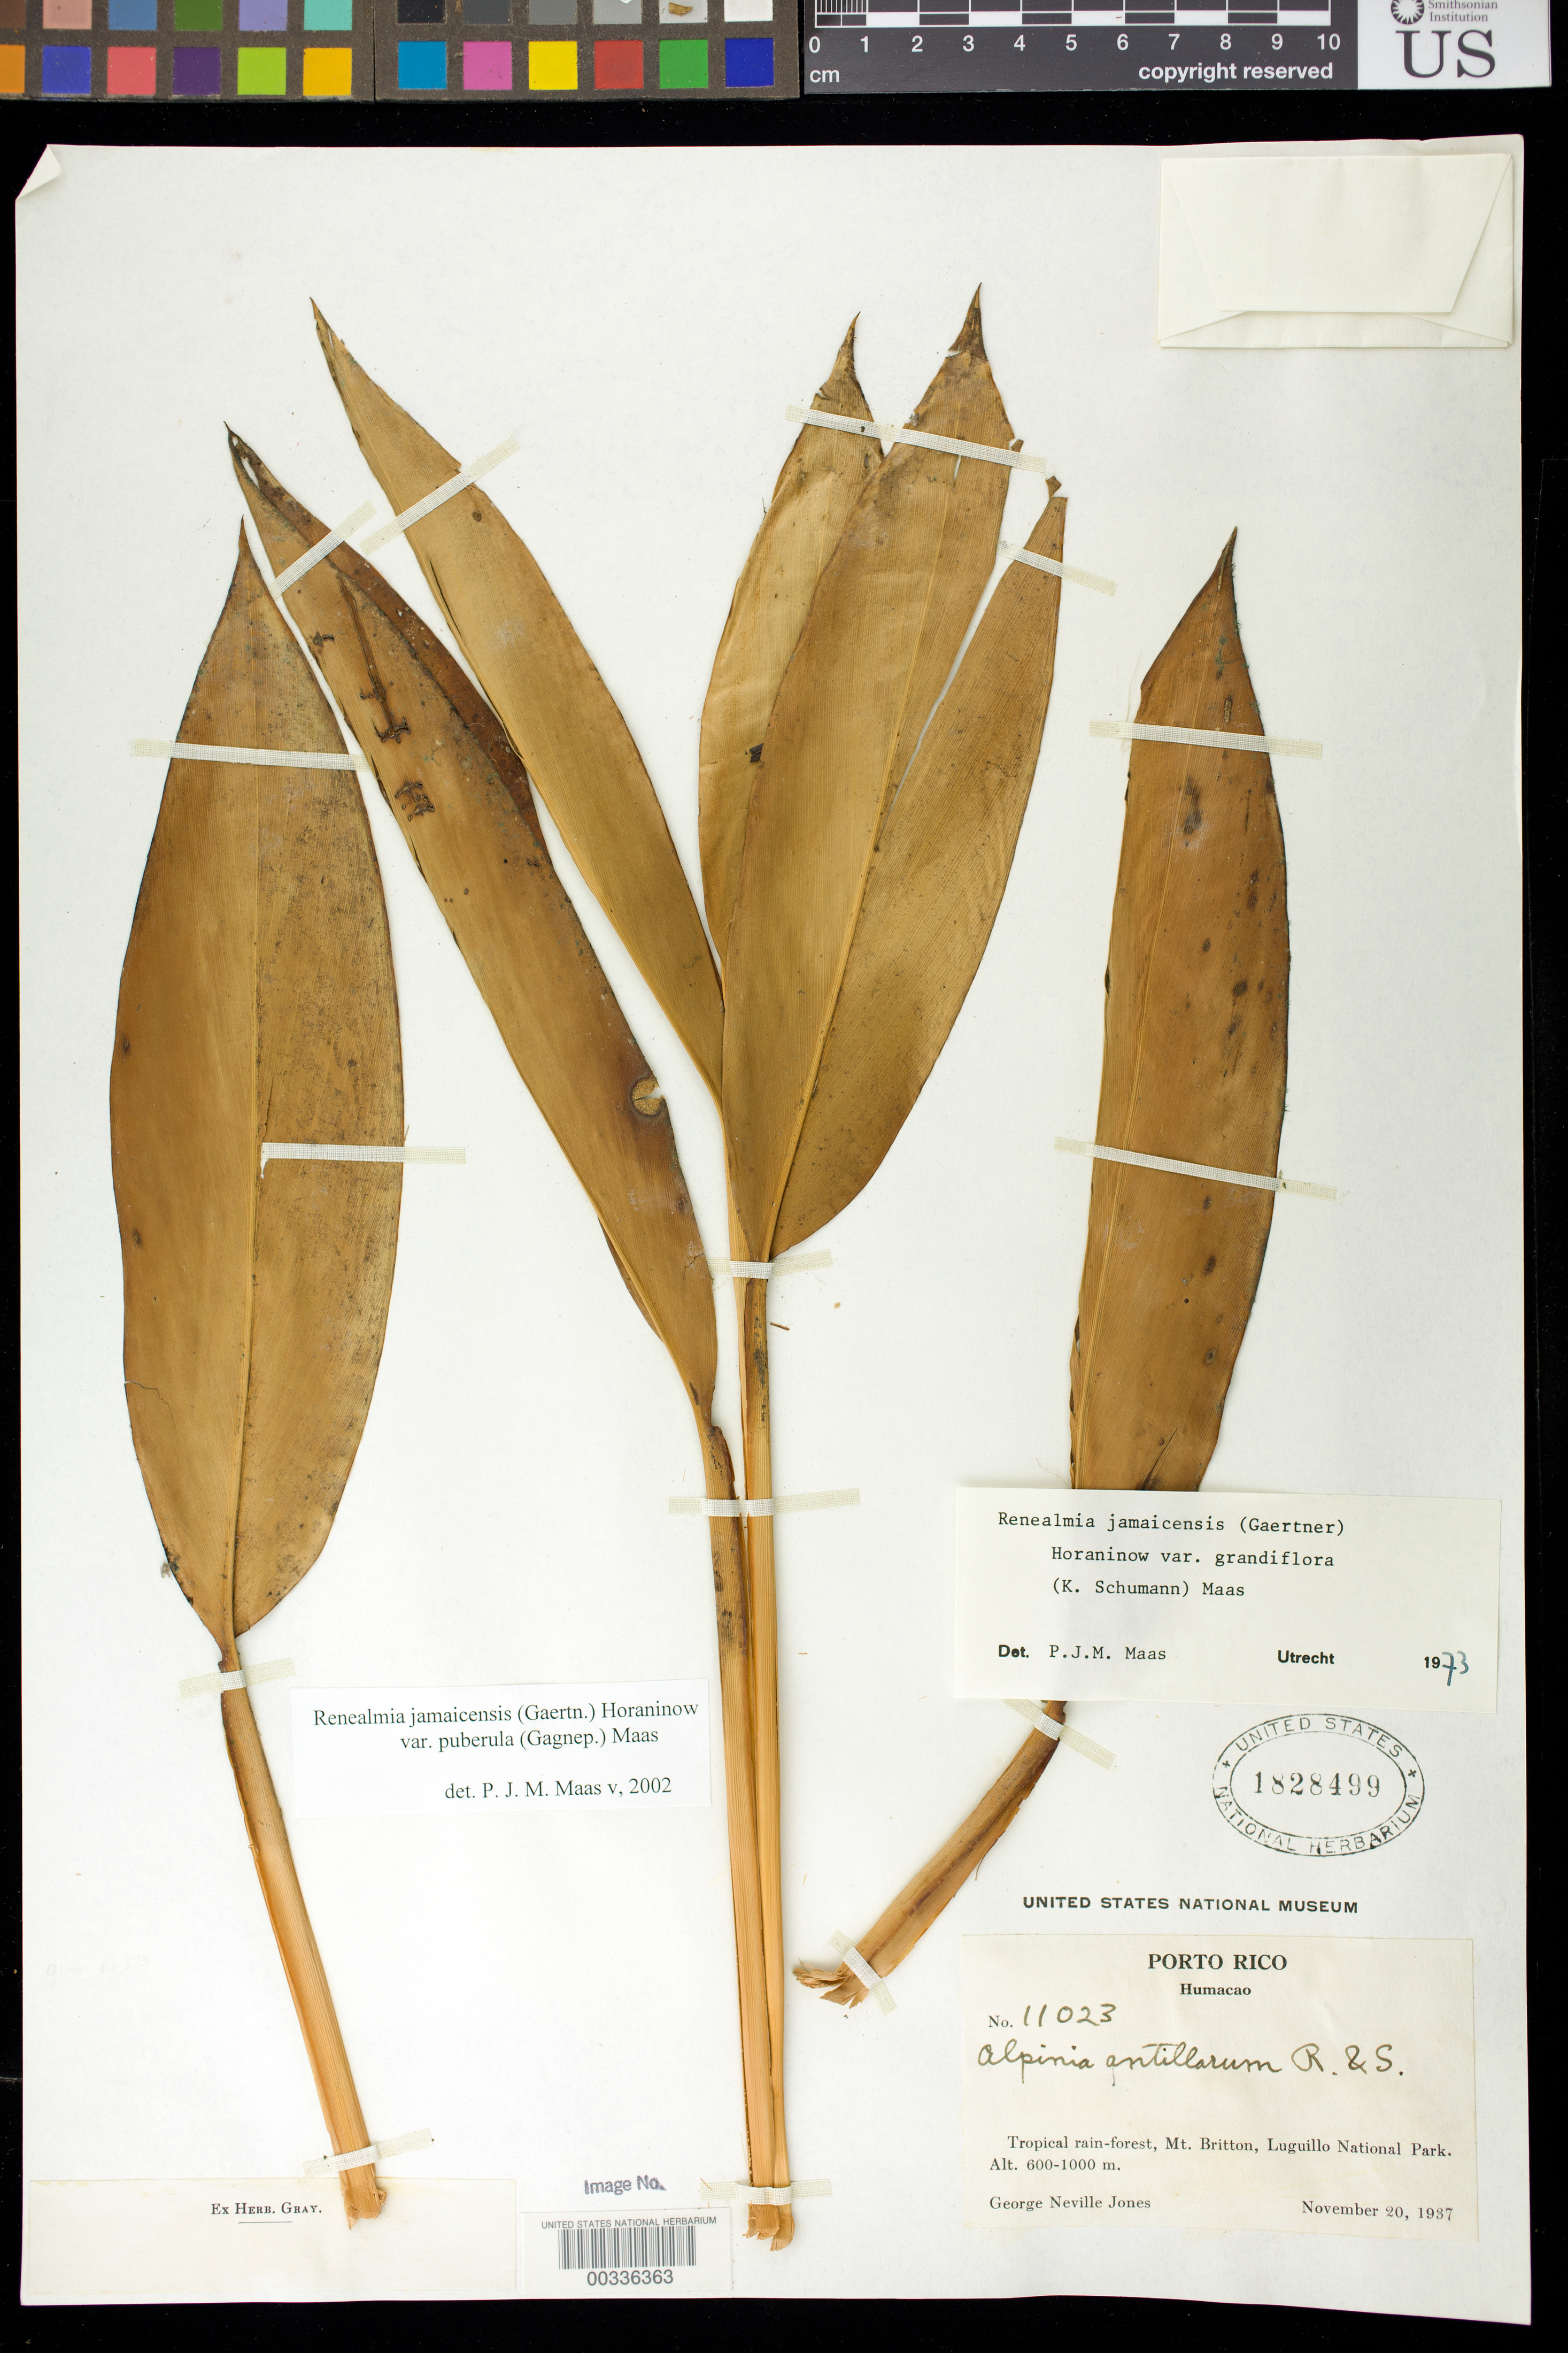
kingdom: Plantae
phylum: Tracheophyta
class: Liliopsida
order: Zingiberales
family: Zingiberaceae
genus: Renealmia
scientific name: Renealmia jamaicensis var. puberula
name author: (Gagnep.) Maas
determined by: Maas, Paul J. M.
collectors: G. N. Jones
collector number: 11023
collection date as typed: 20 Nov 1937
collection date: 1937-11-20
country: Puerto Rico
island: Greater Antilles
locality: Luquillo, mt britton, luquillo national park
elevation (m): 600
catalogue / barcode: US 1828499